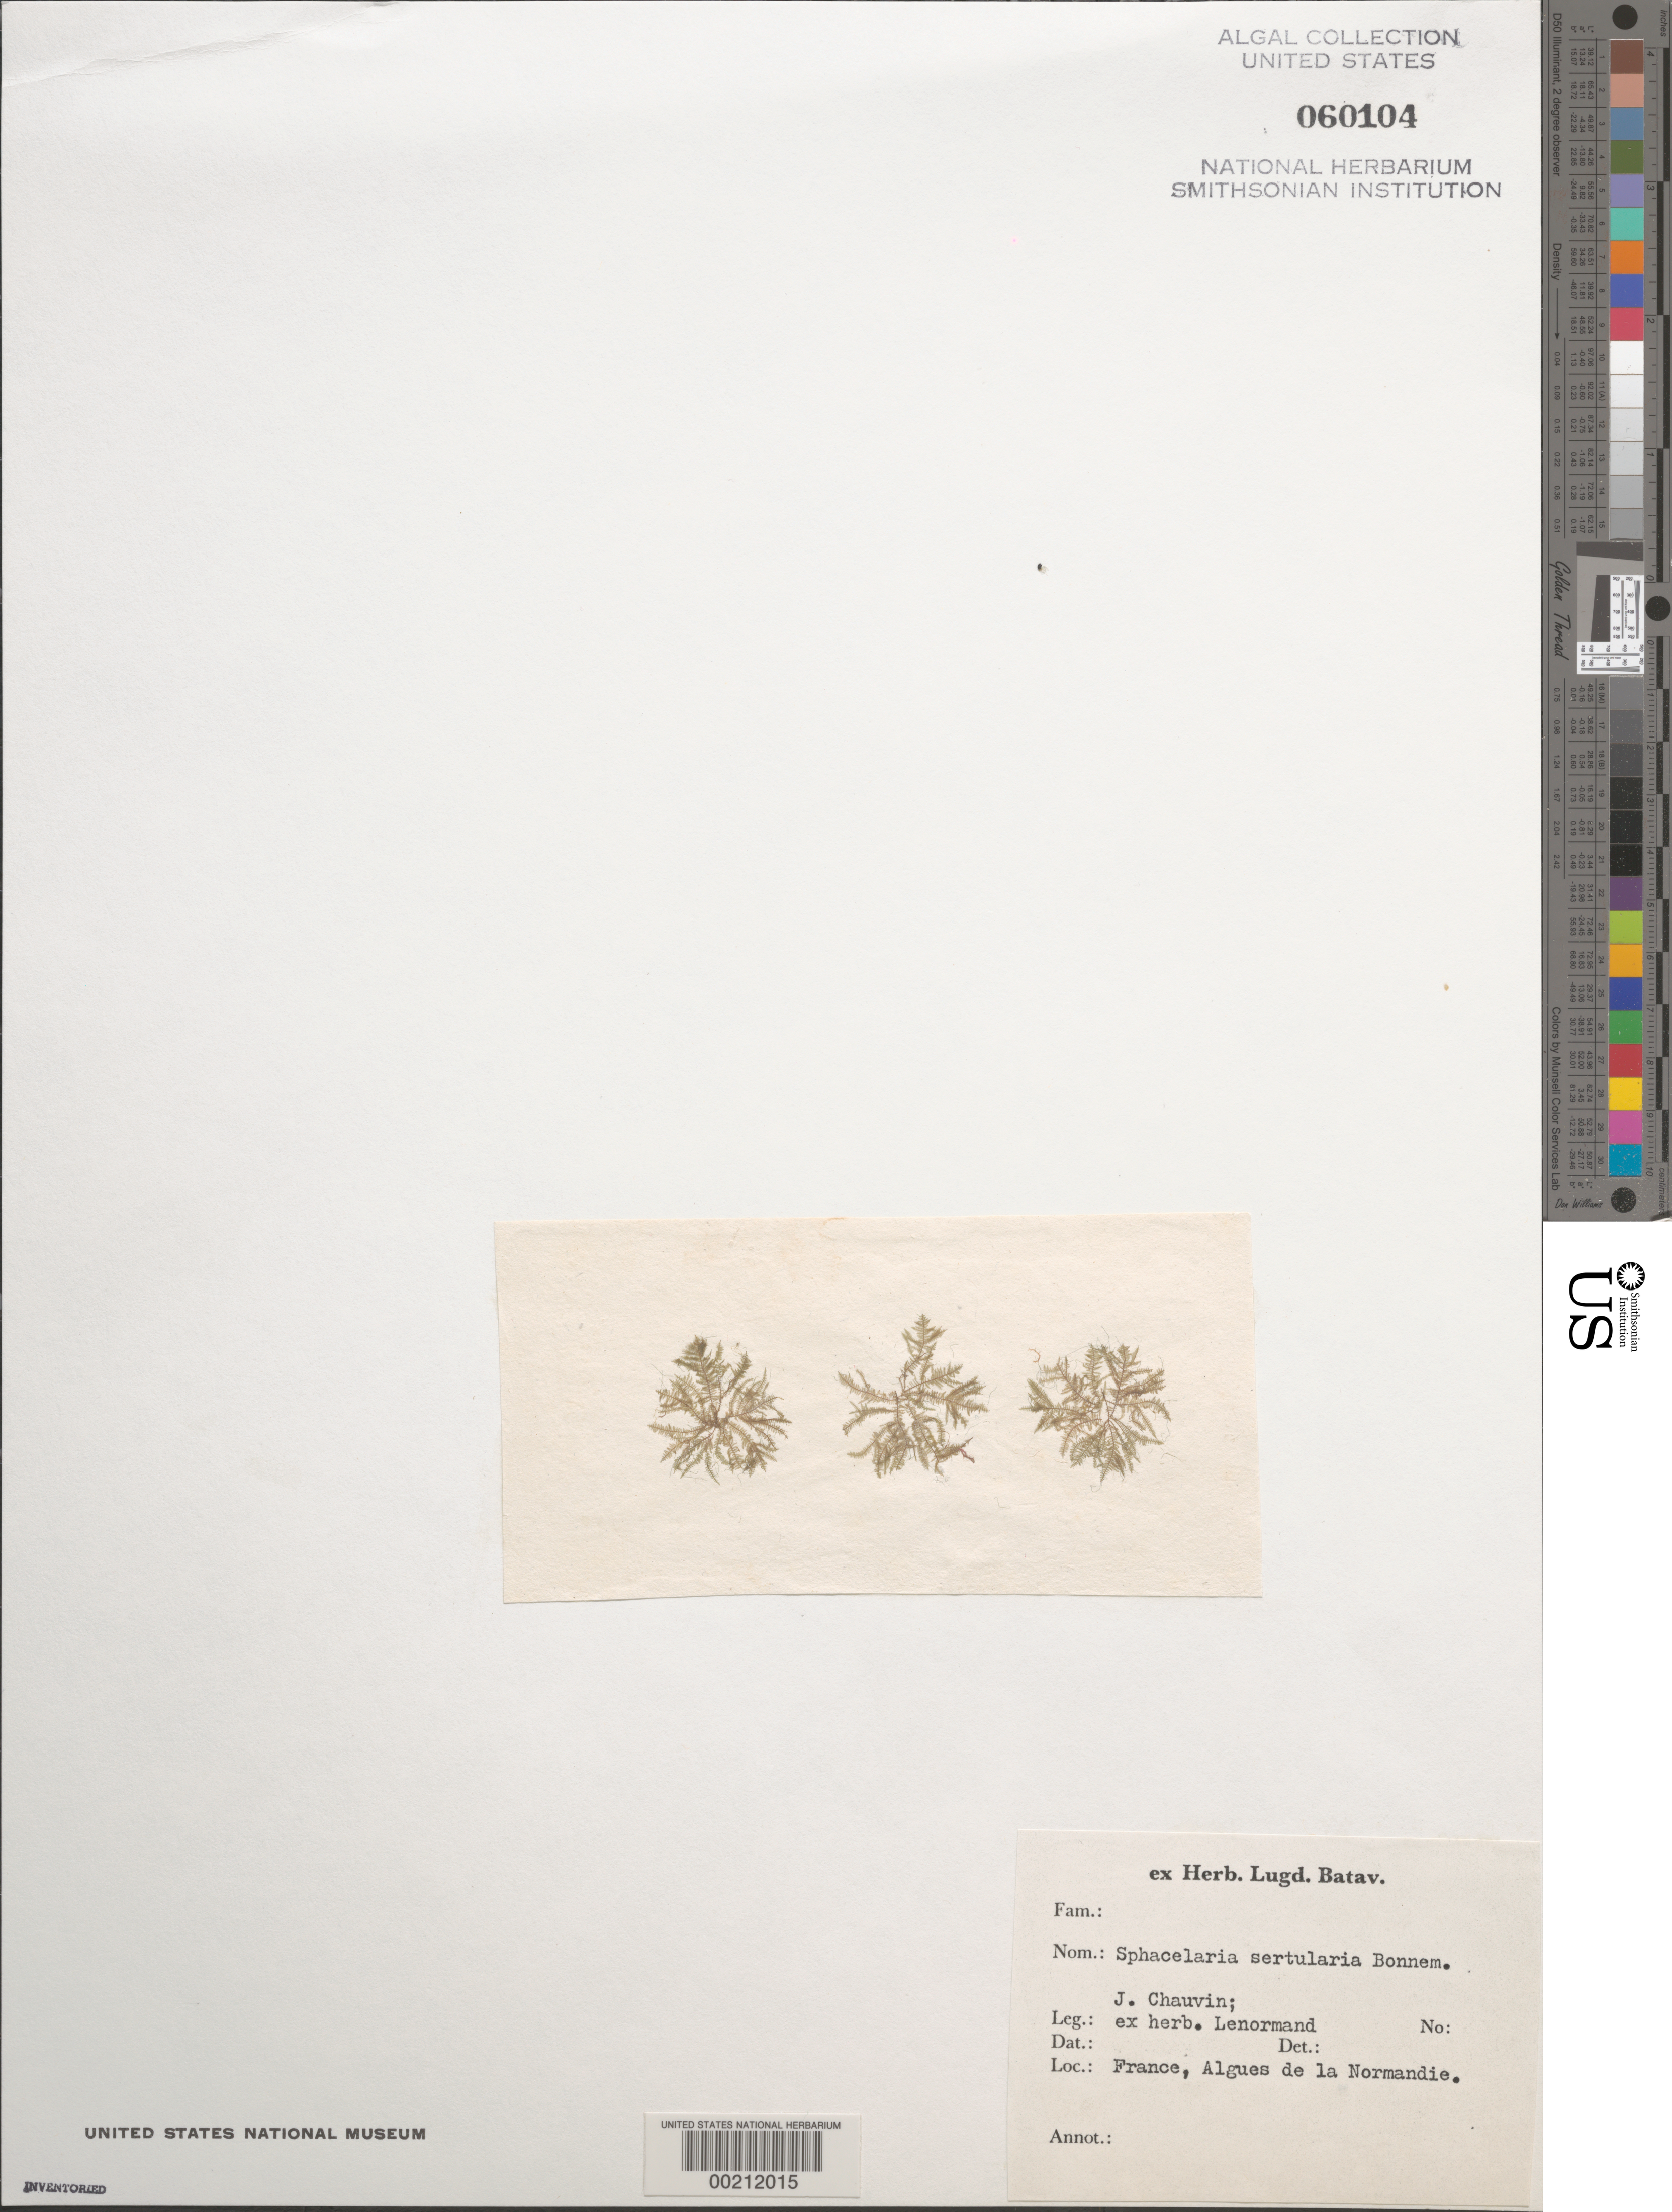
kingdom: Chromista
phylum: Ochrophyta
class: Phaeophyceae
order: Sphacelariales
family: Stypocaulaceae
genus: Halopteris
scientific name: Halopteris filicina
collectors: J. Chauvin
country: France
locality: Normandy (La Normandie)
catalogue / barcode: US 60104